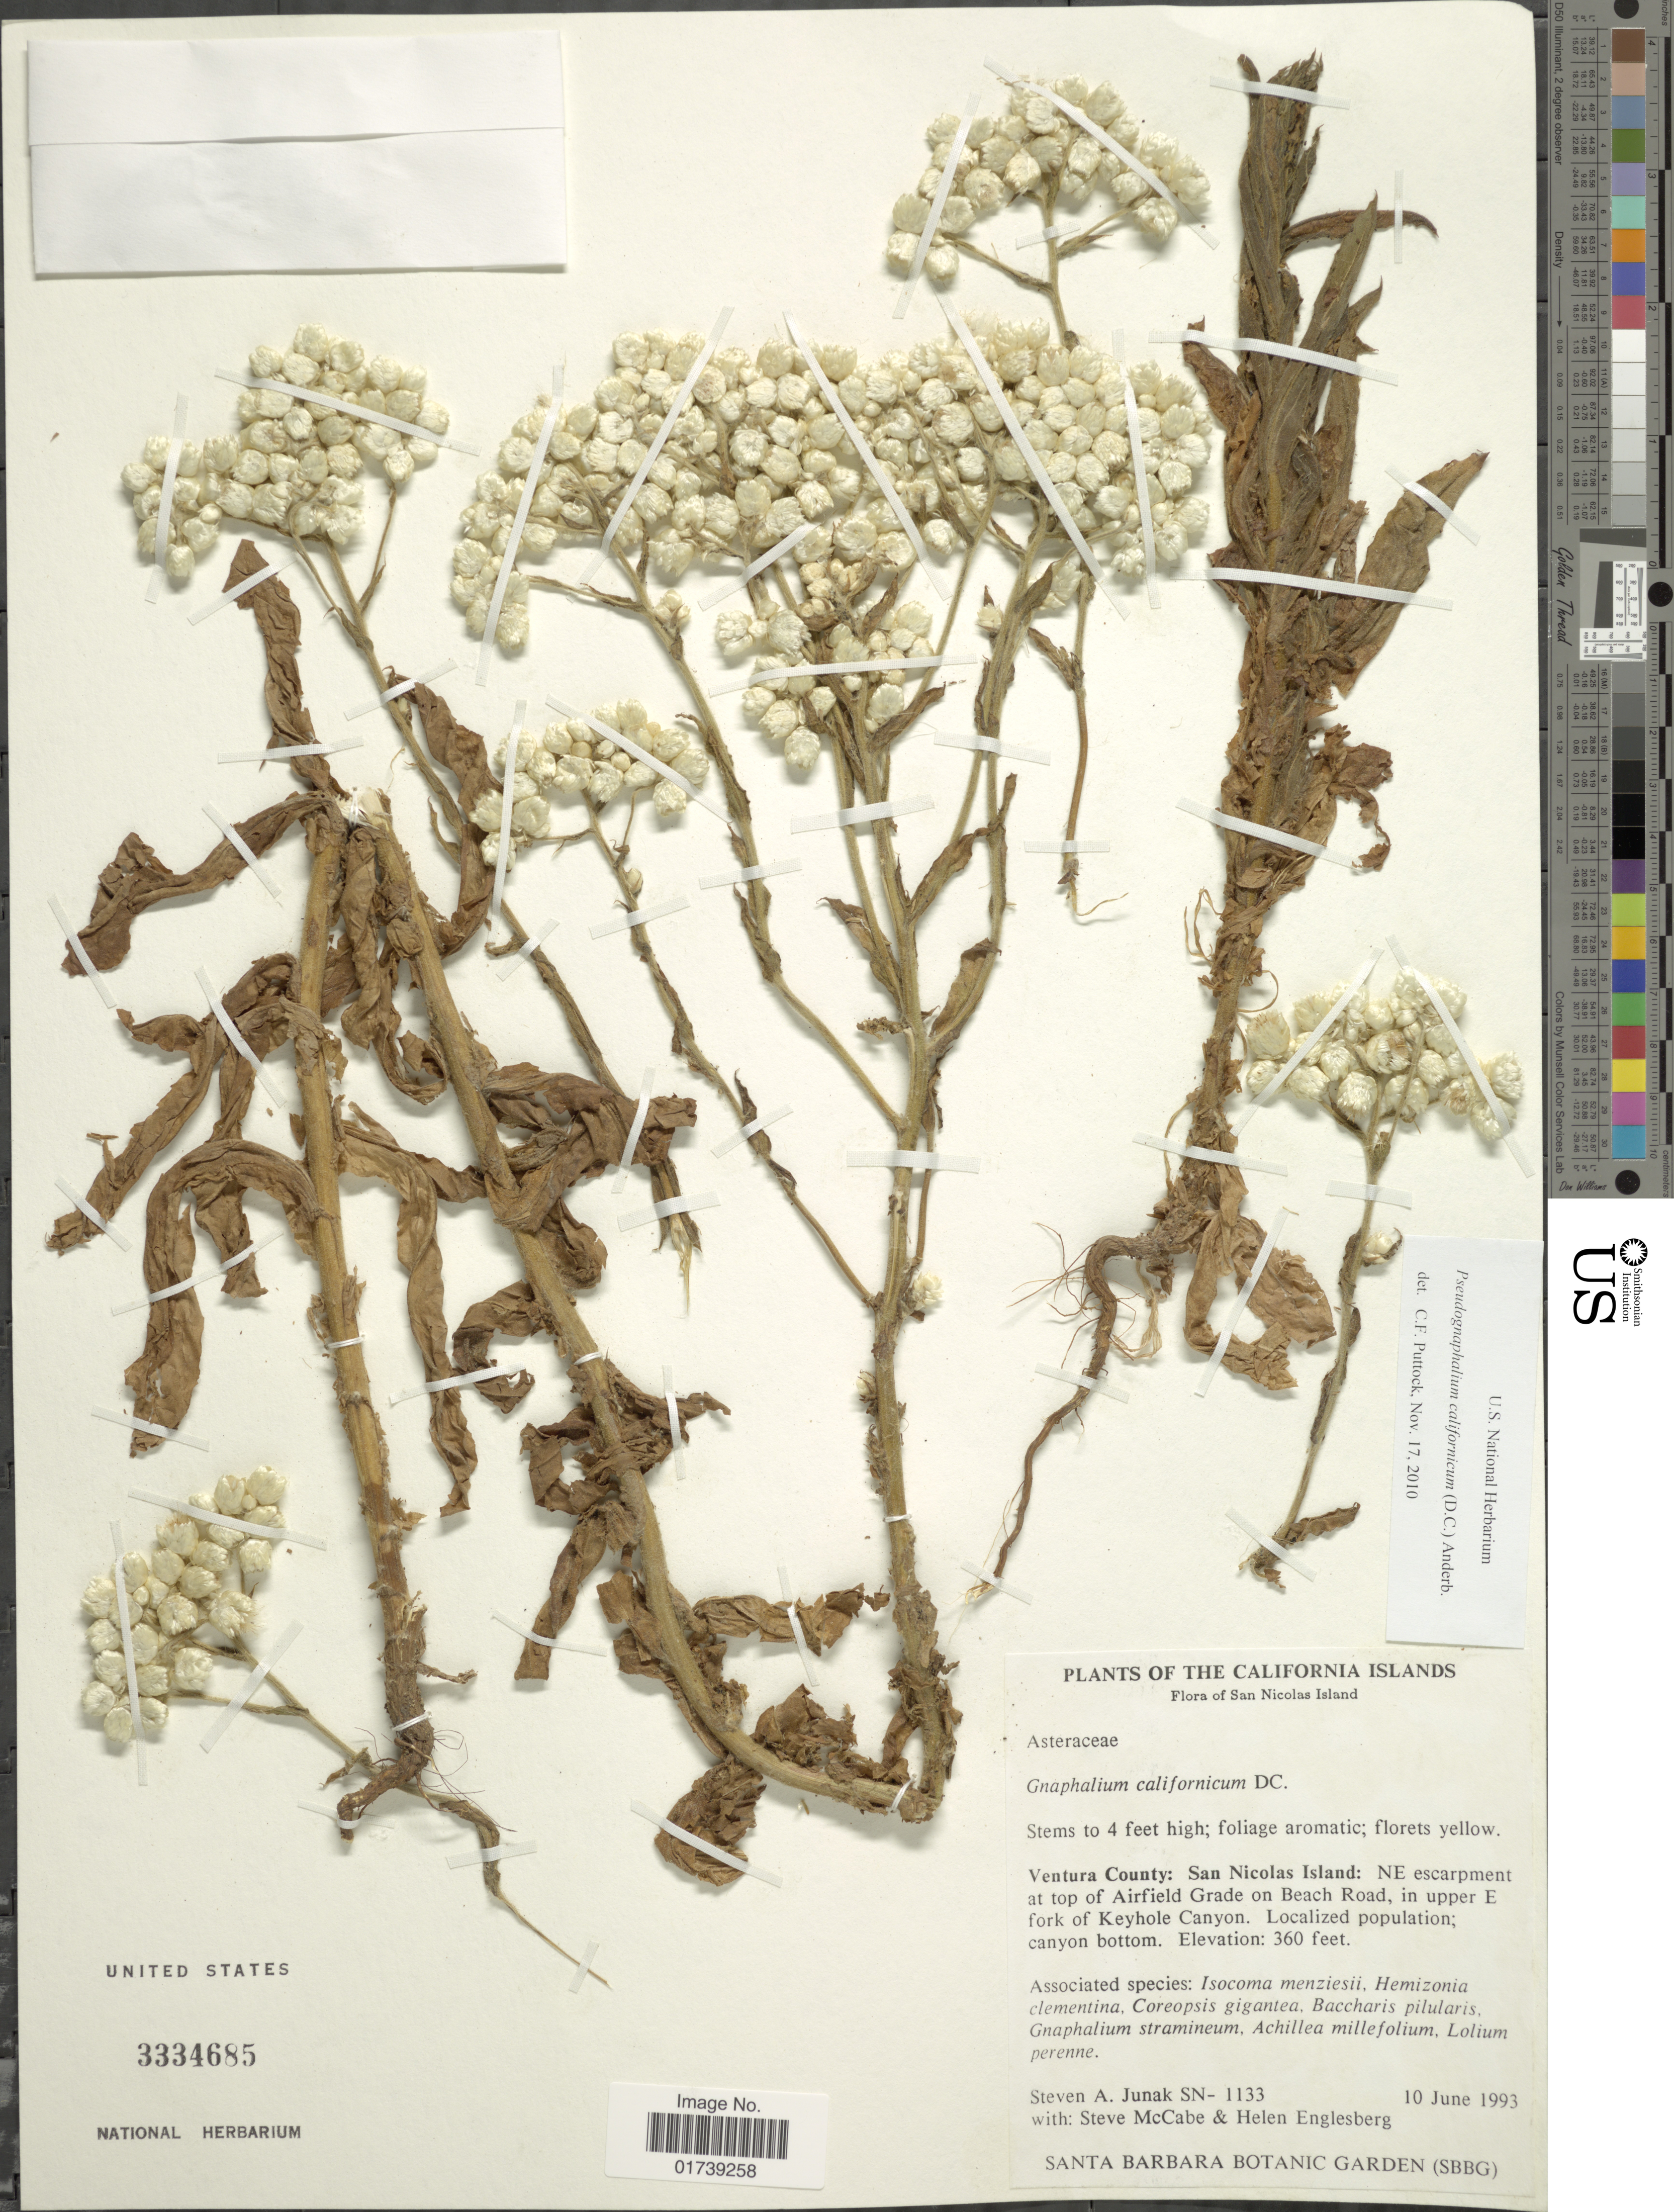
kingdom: Plantae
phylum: Tracheophyta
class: Magnoliopsida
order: Asterales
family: Asteraceae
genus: Pseudognaphalium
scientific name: Pseudognaphalium californicum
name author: (DC.) Anderb.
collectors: S. Junak, S. McCabe & H. Englesberg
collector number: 1133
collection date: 1993-06-10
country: United States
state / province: California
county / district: Ventura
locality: San Nicolas Island, Ventura County: San Nicolas Island, NE escarpment at top of Airfield Grade on beach Road, in upper E fork of Keyhole Canyon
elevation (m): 110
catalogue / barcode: US 3334685